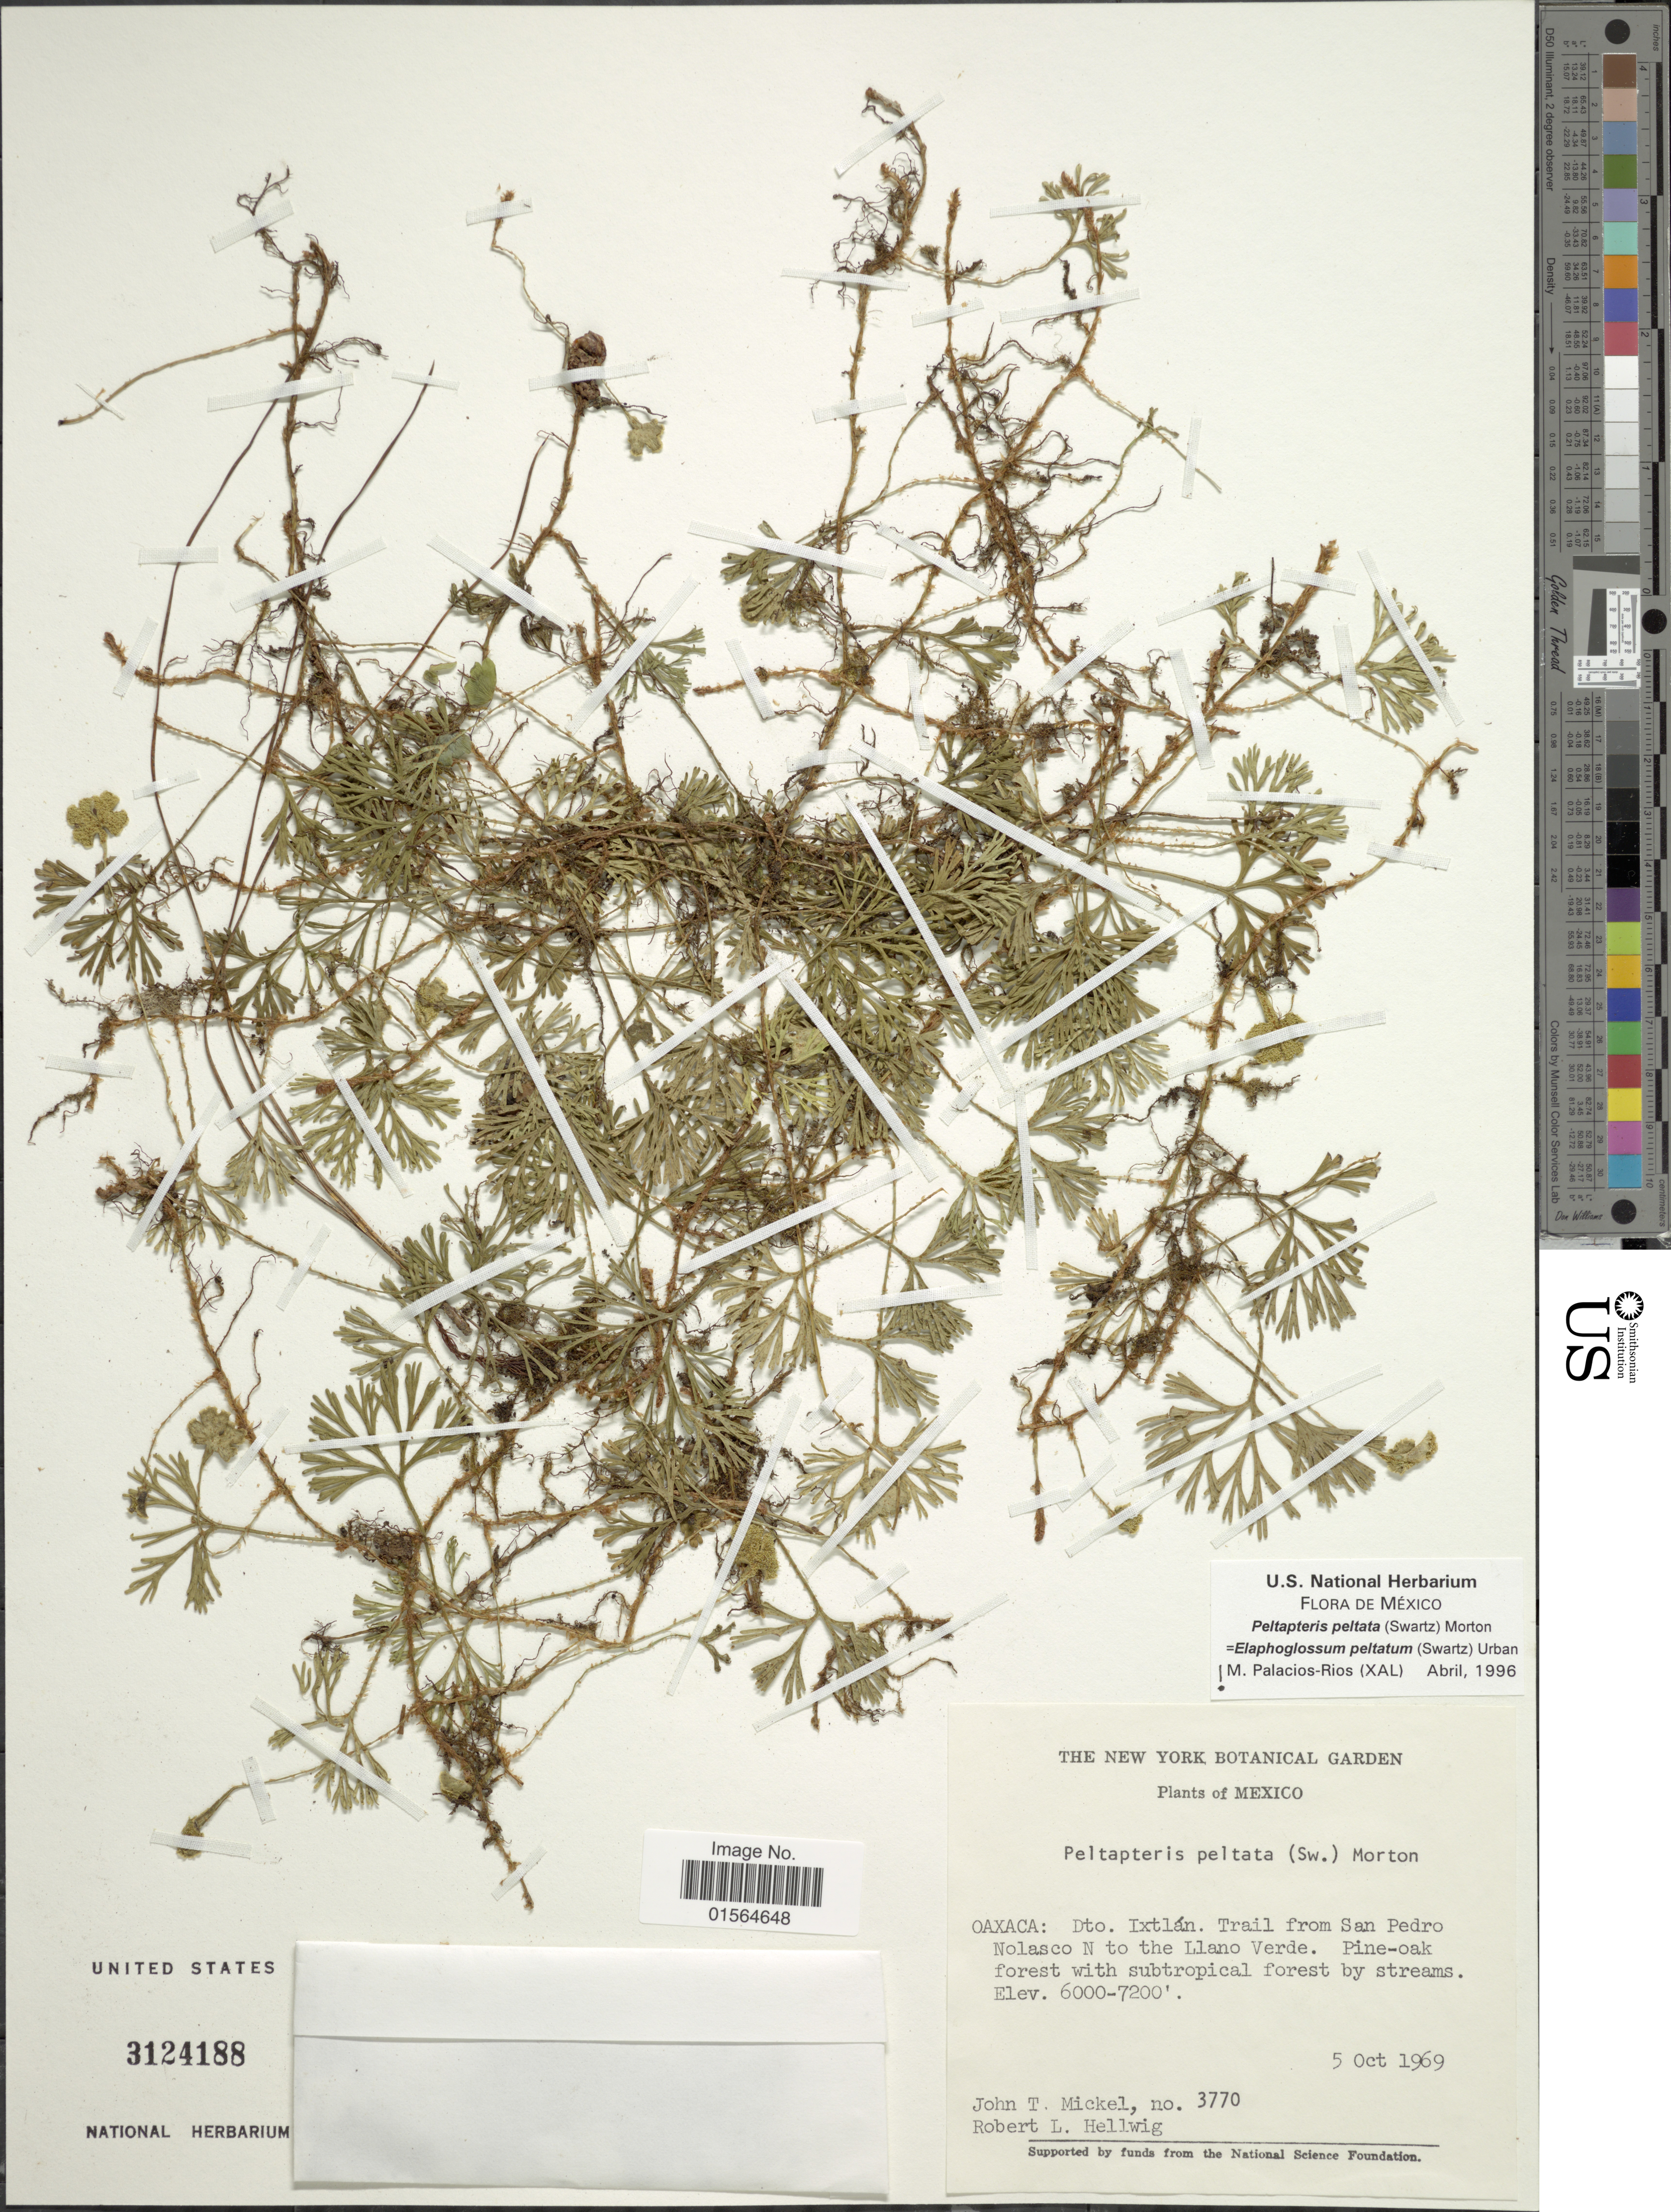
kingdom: Plantae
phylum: Tracheophyta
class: Polypodiopsida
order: Polypodiales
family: Dryopteridaceae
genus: Elaphoglossum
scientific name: Elaphoglossum peltatum f. peltatum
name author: (Sw.) Urb.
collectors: J. T. Mickel & R. Hellwig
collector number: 3770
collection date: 1969-10-05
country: Mexico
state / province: Oaxaca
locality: Dto. Ixtlan. Trail from San Pedro Nolasco N to the Llano Verde. Pine oak forest with subtropical forest by streams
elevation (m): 1829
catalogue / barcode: US 3124188